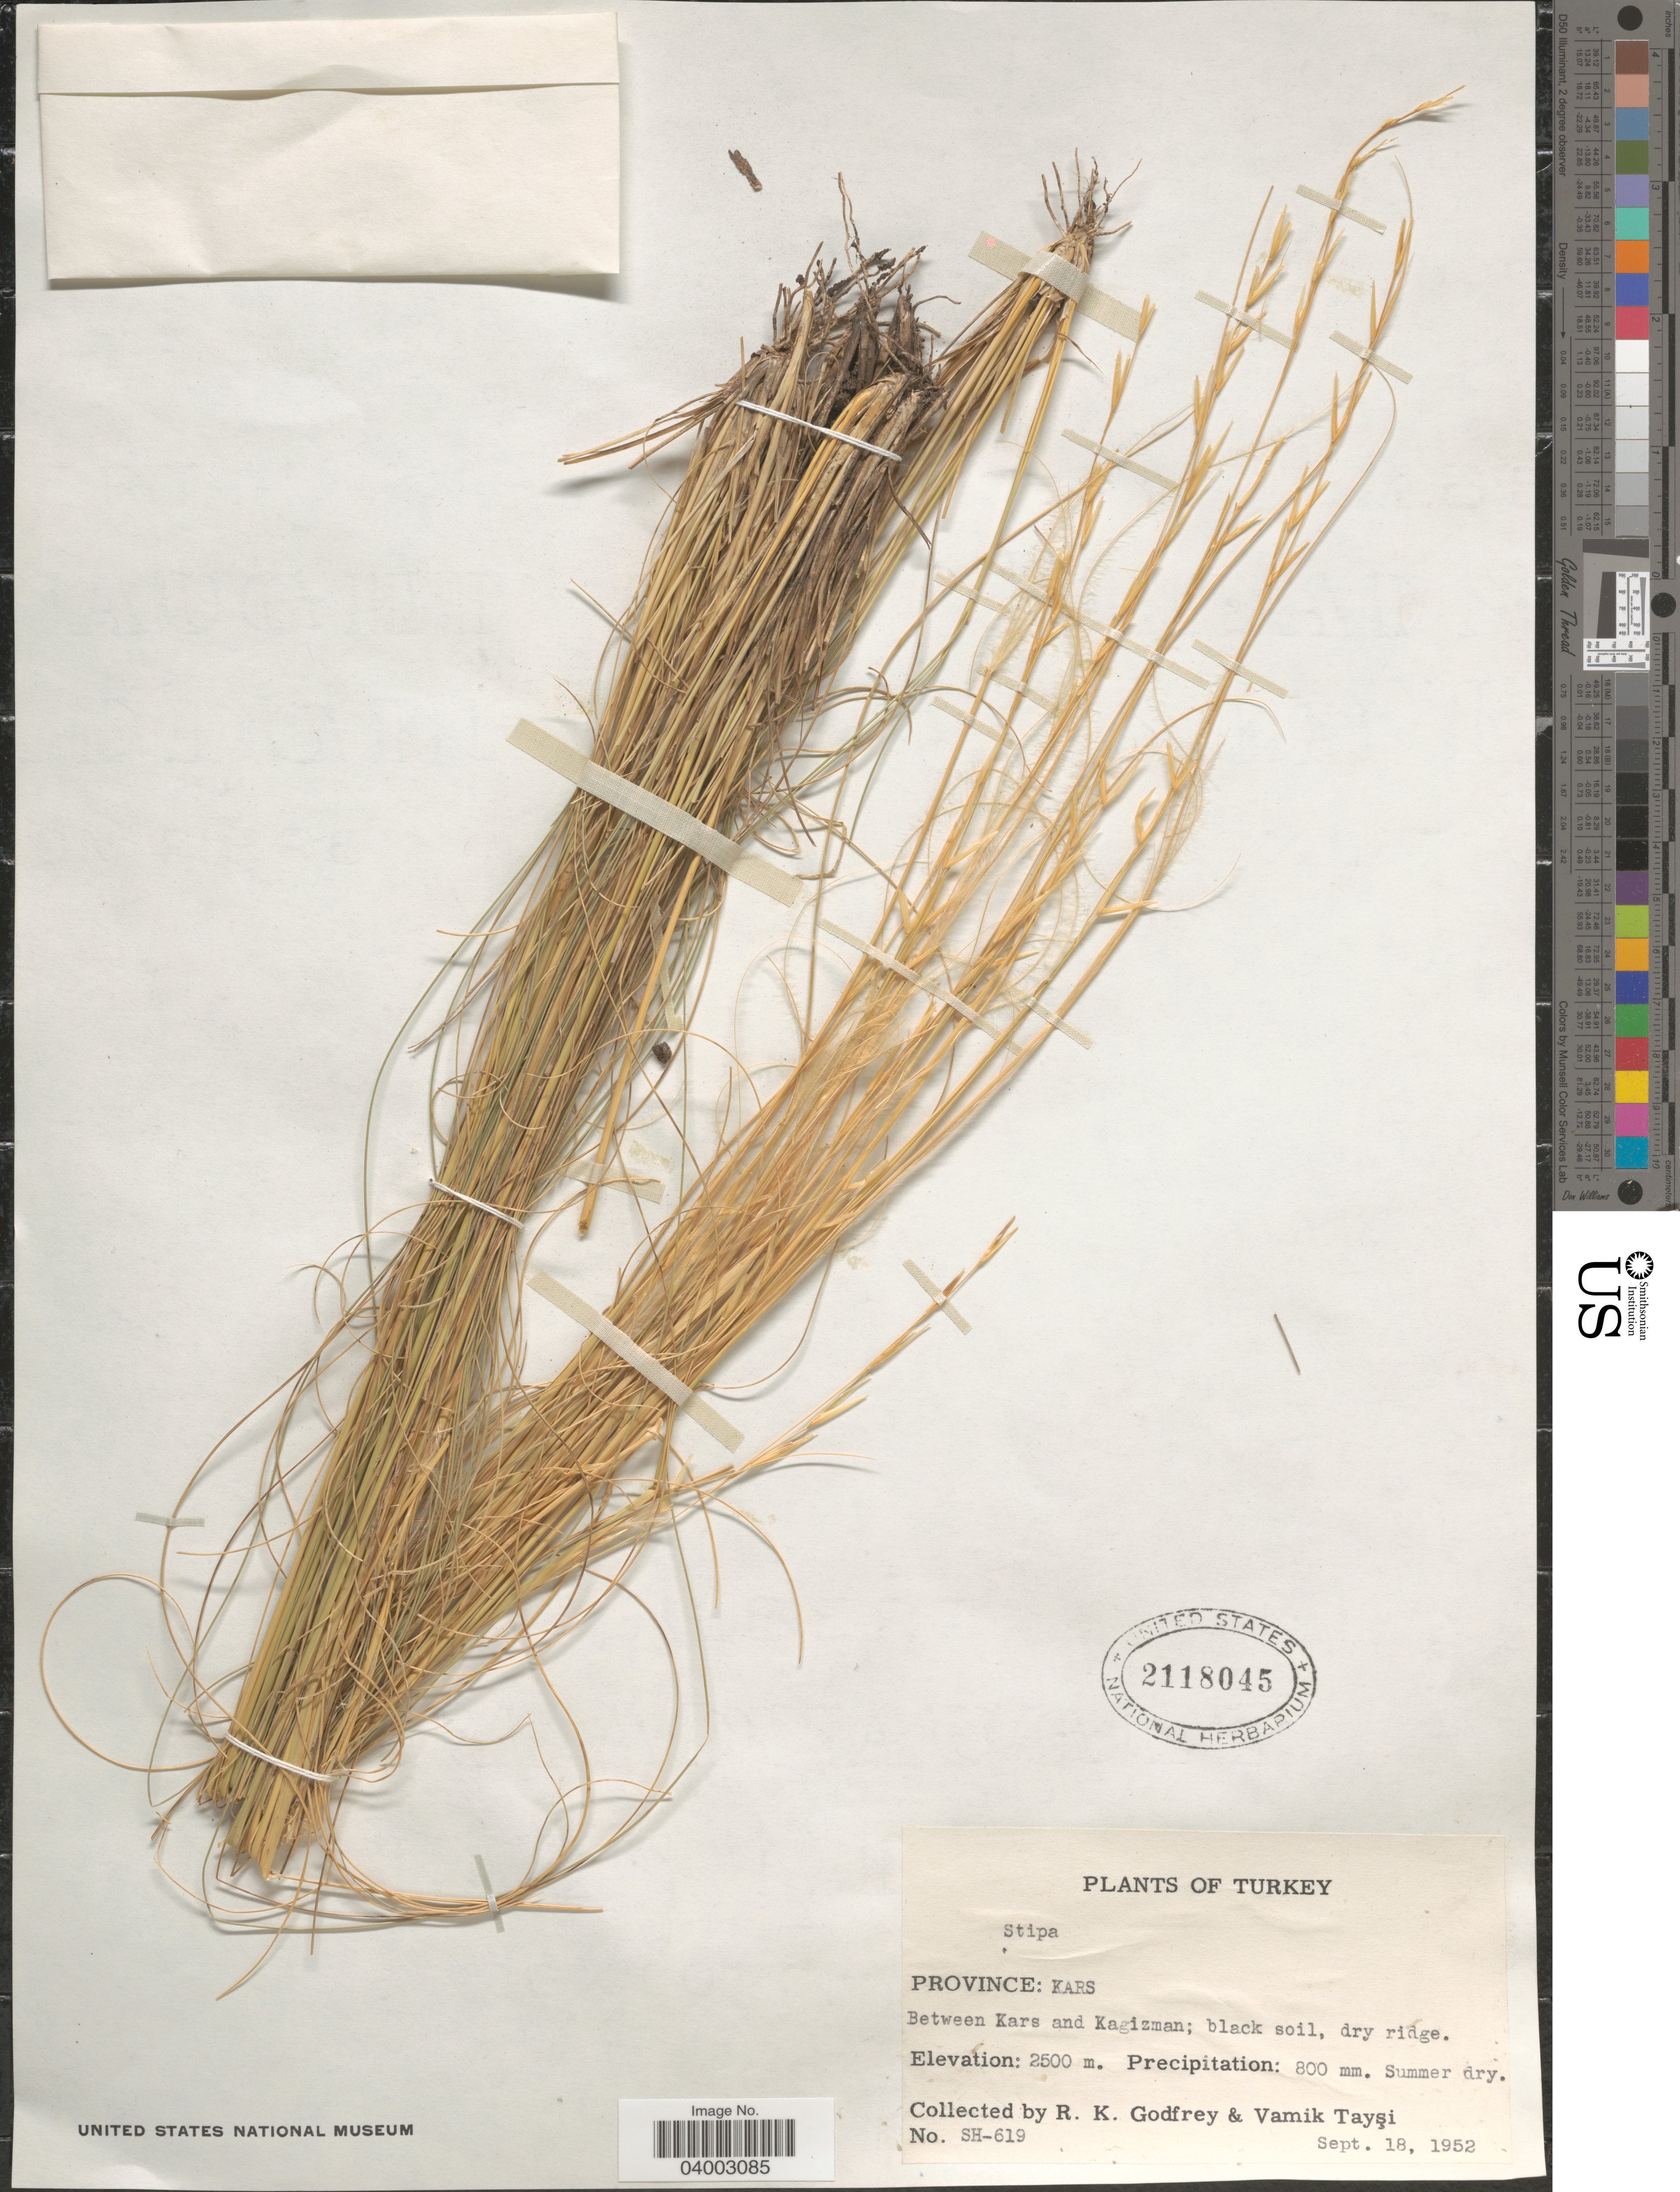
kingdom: Plantae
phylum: Tracheophyta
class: Liliopsida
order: Poales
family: Poaceae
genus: Stipa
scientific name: Stipa sp.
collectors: R. K. Godfrey & V. Taysi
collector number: SH-619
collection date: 1952-09-18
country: Turkey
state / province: Kars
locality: Between Kars and Kagizman; black soil, dry ridge.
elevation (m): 2500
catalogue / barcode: US 2118045